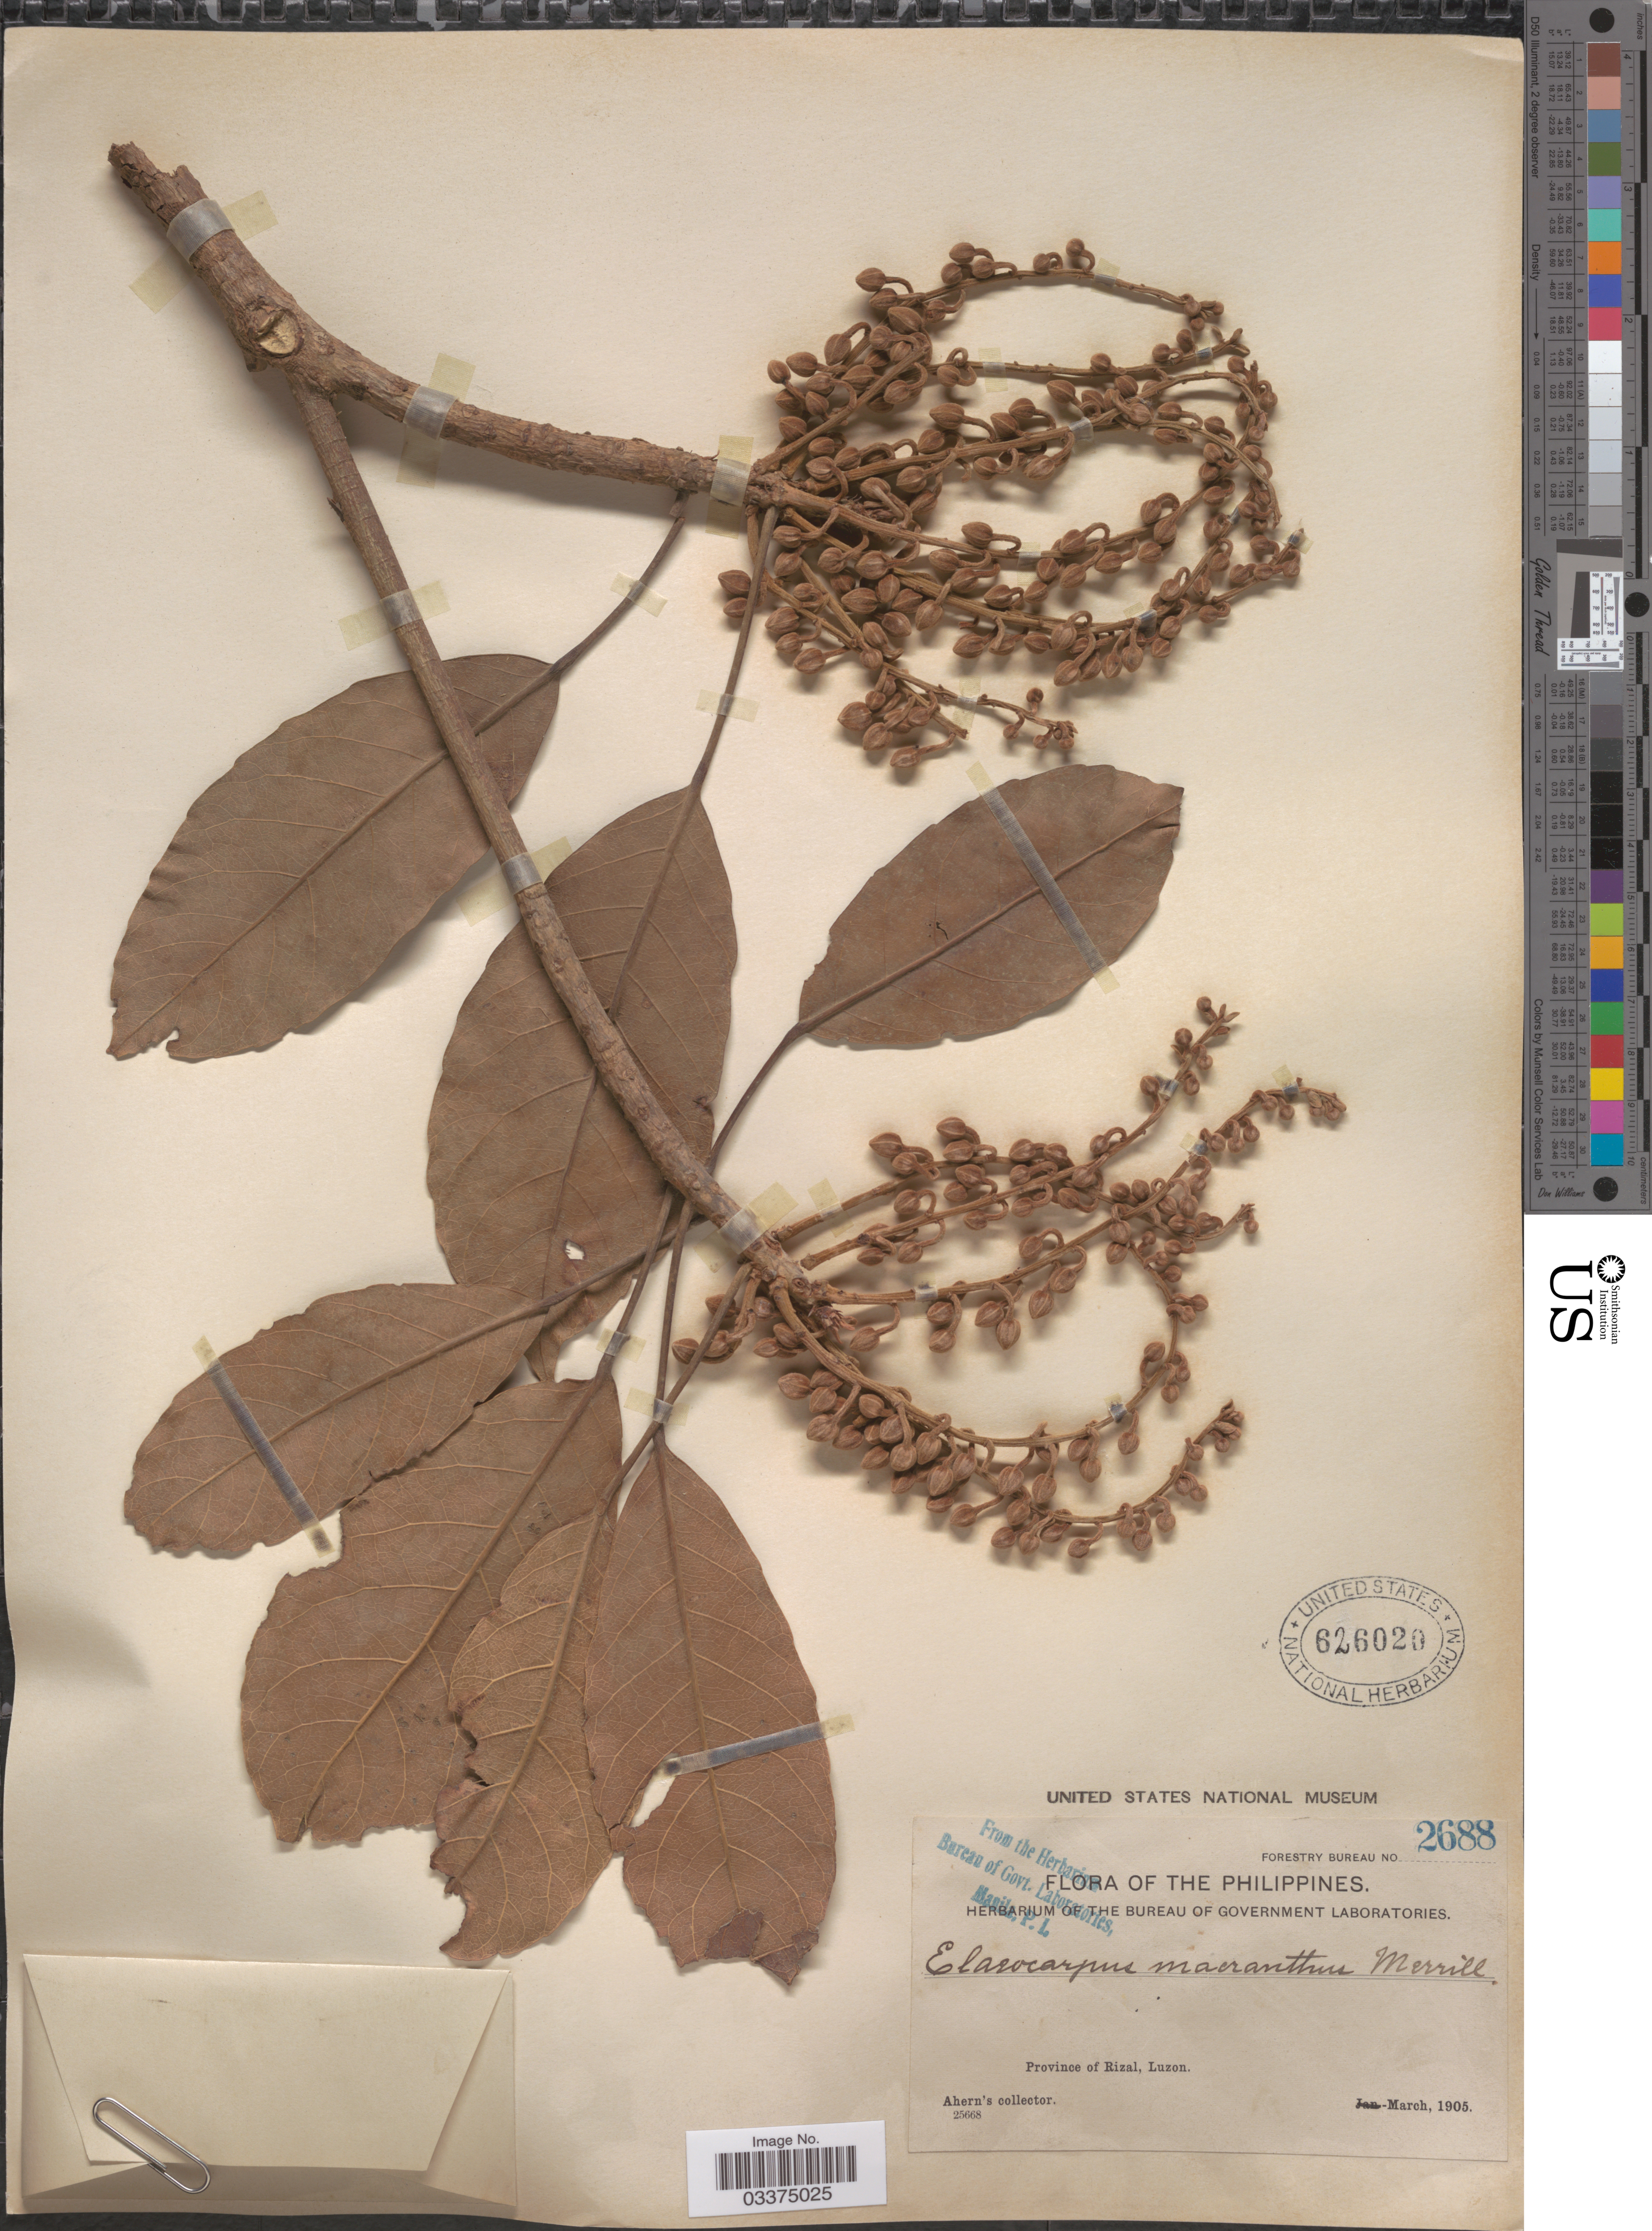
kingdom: Plantae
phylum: Tracheophyta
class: Magnoliopsida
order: Oxalidales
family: Elaeocarpaceae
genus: Elaeocarpus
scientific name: Elaeocarpus macranthus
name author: Merr.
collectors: Ahern's collector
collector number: Forestry Bureau 2688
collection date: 1905-03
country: Philippines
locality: Province of Rizal, Luzon.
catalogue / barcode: US 626020